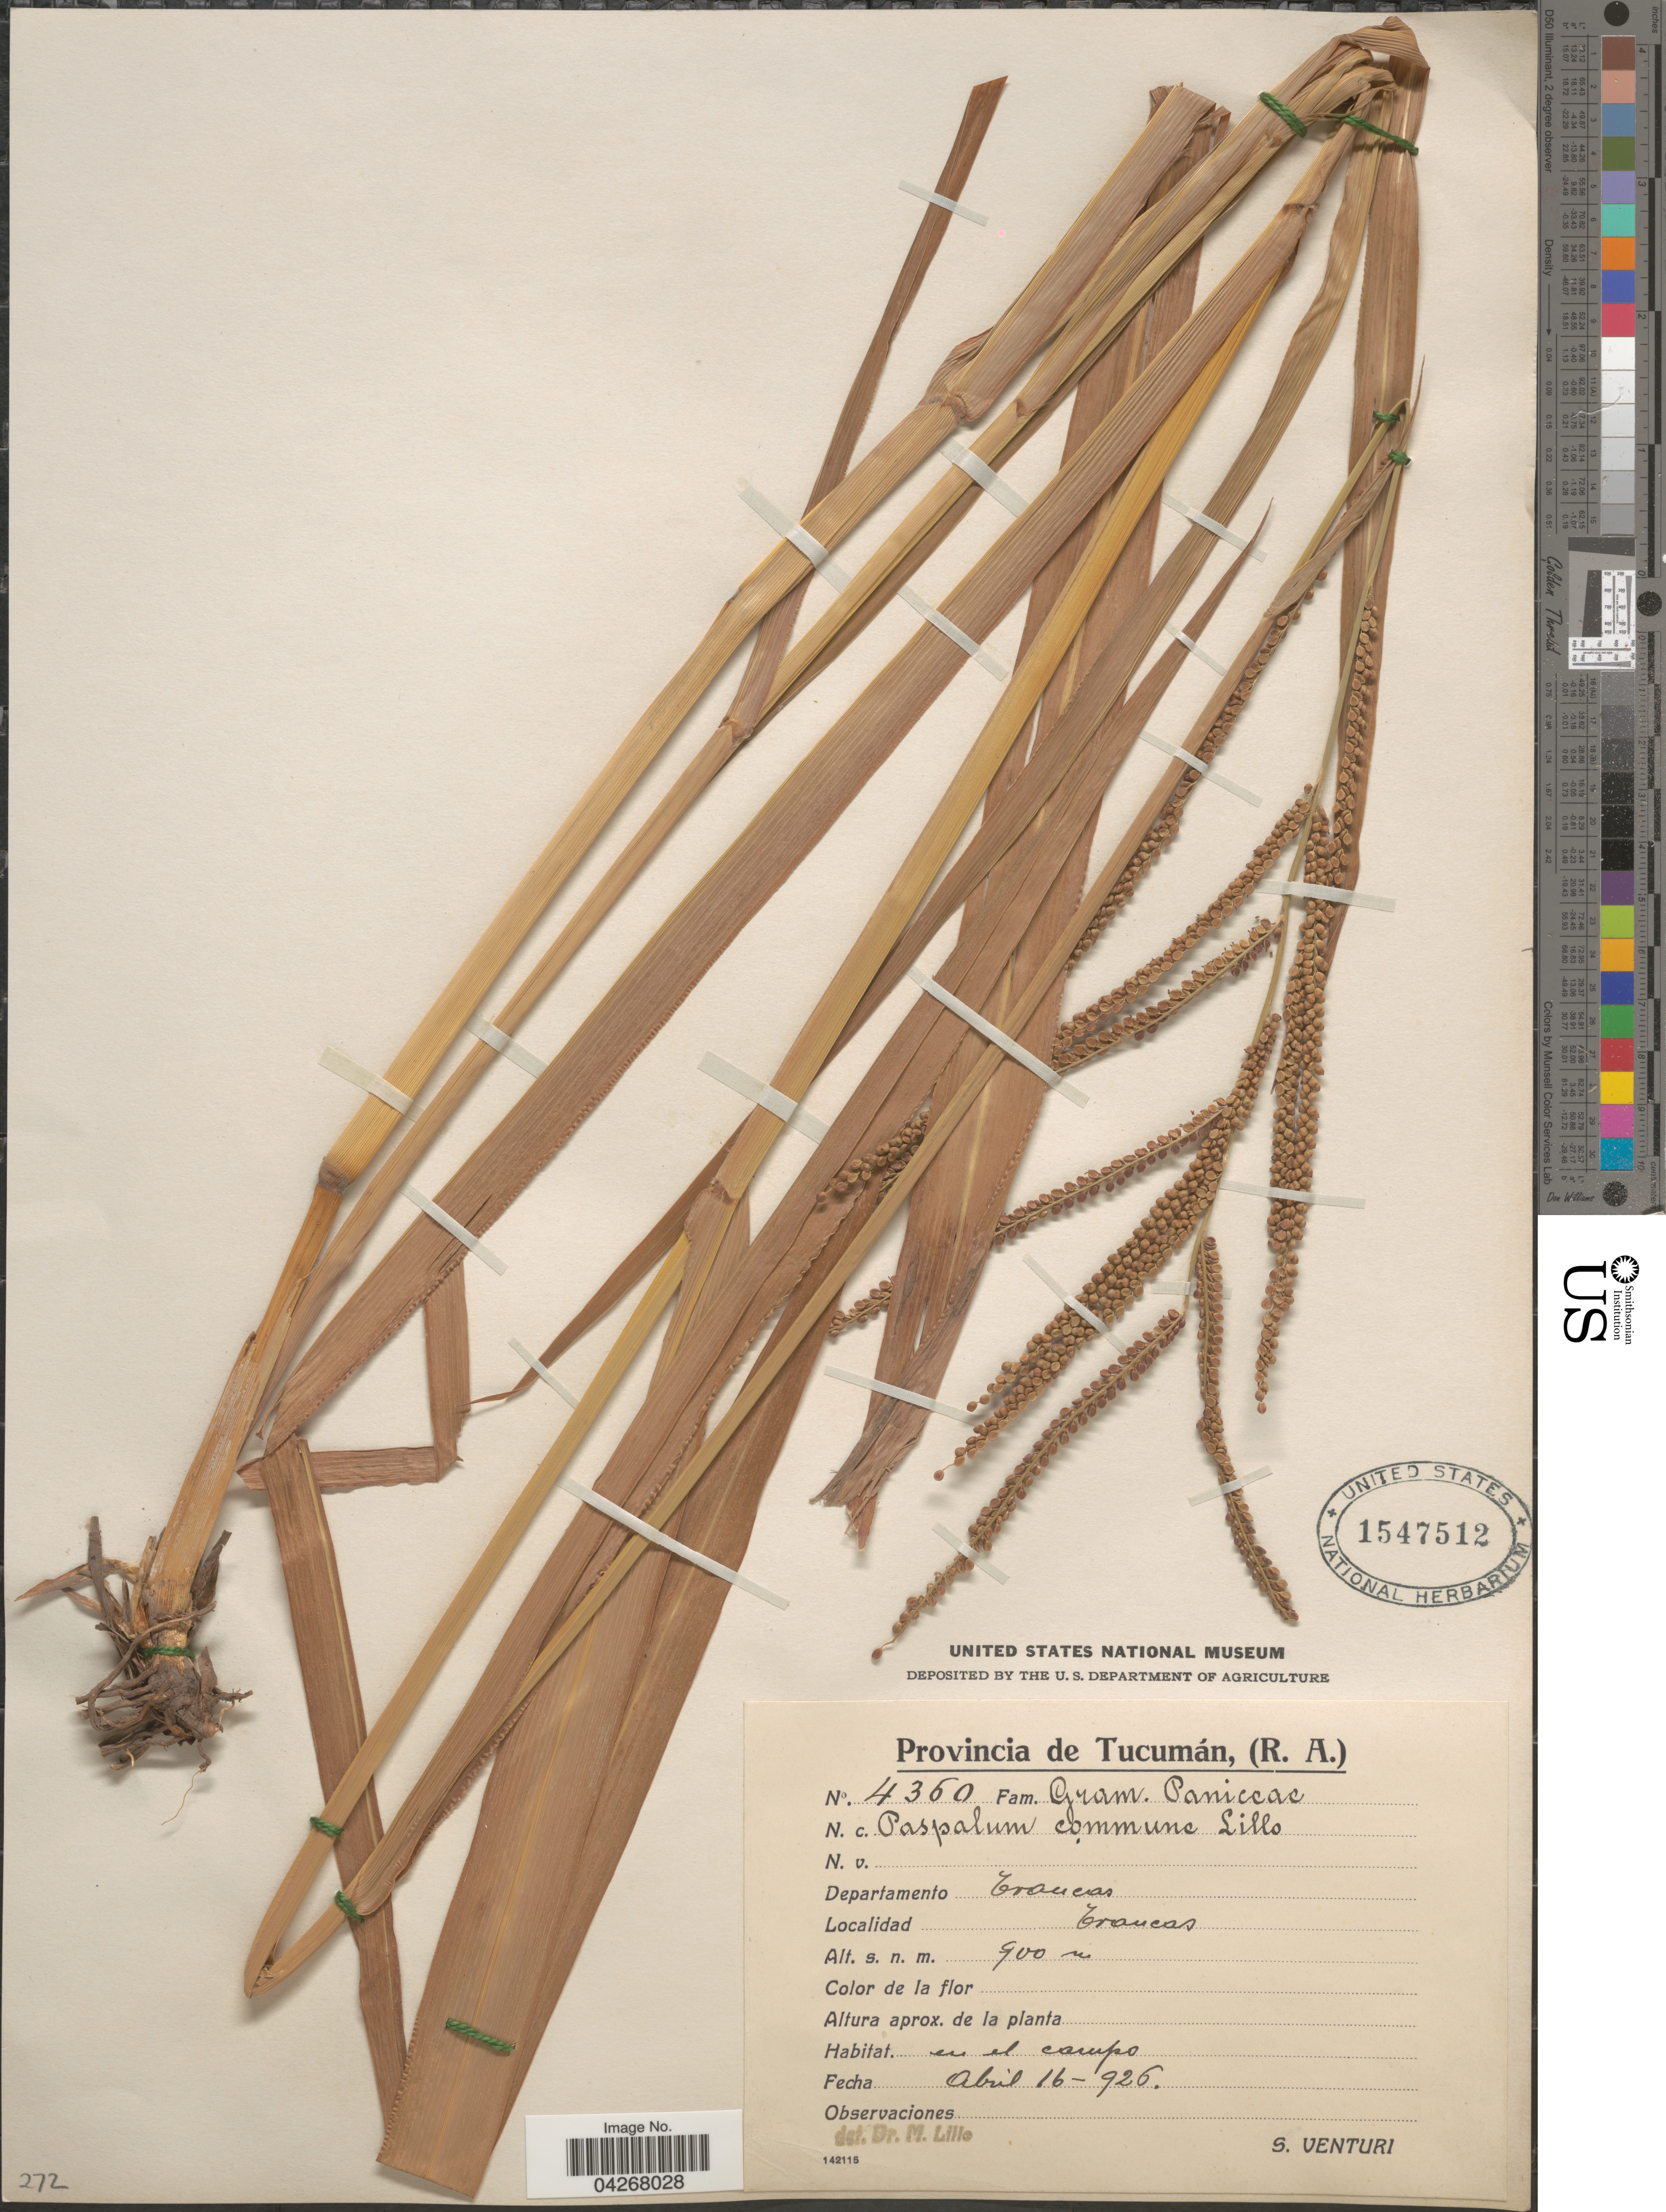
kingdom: Plantae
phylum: Tracheophyta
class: Liliopsida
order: Poales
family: Poaceae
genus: Paspalum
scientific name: Paspalum commune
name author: Lillo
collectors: S. Venturi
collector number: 4360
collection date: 1926-04-16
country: Argentina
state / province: Tucuman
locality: Departamento Trancas. Trancas. En el campo.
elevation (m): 900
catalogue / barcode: US 1547512